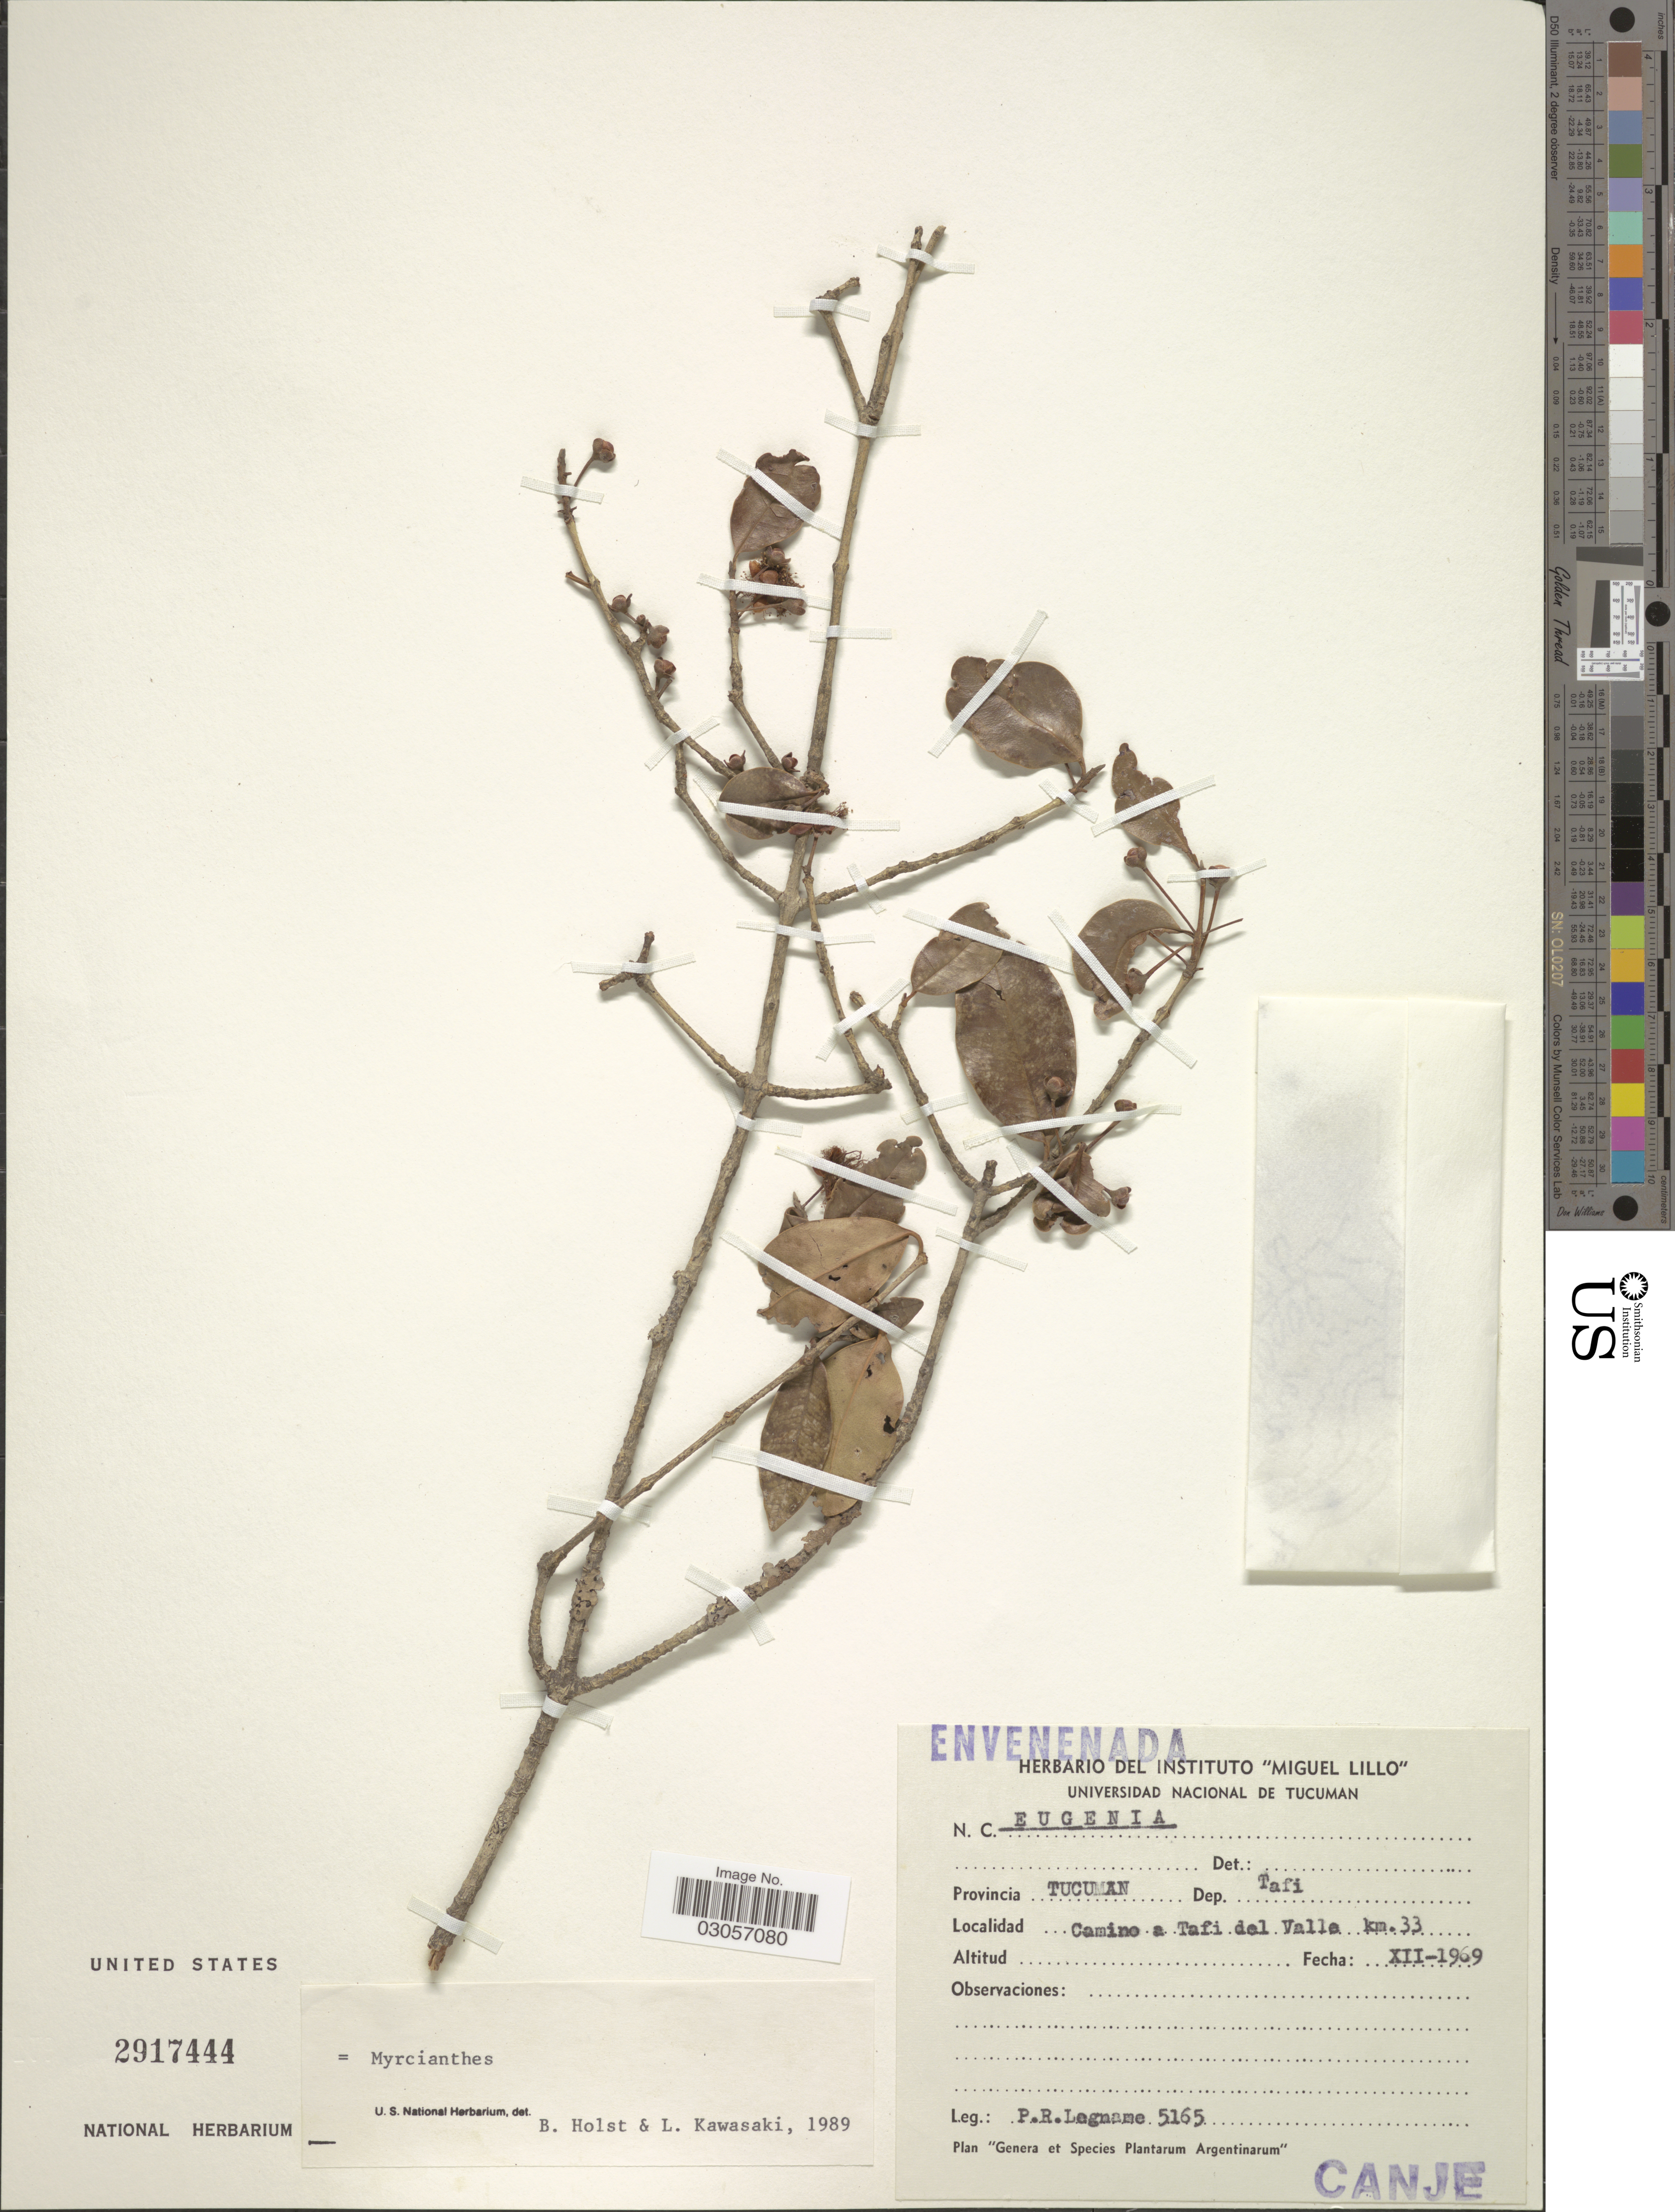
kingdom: Plantae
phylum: Tracheophyta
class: Magnoliopsida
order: Myrtales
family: Myrtaceae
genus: Myrcianthes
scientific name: Myrcianthes sp.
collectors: P. R. Legname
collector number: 5165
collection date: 1969-12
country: Argentina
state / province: Tucuman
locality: Dep. Tafi, Camino a Tafi del Valle km. 33.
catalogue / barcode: US 2917444